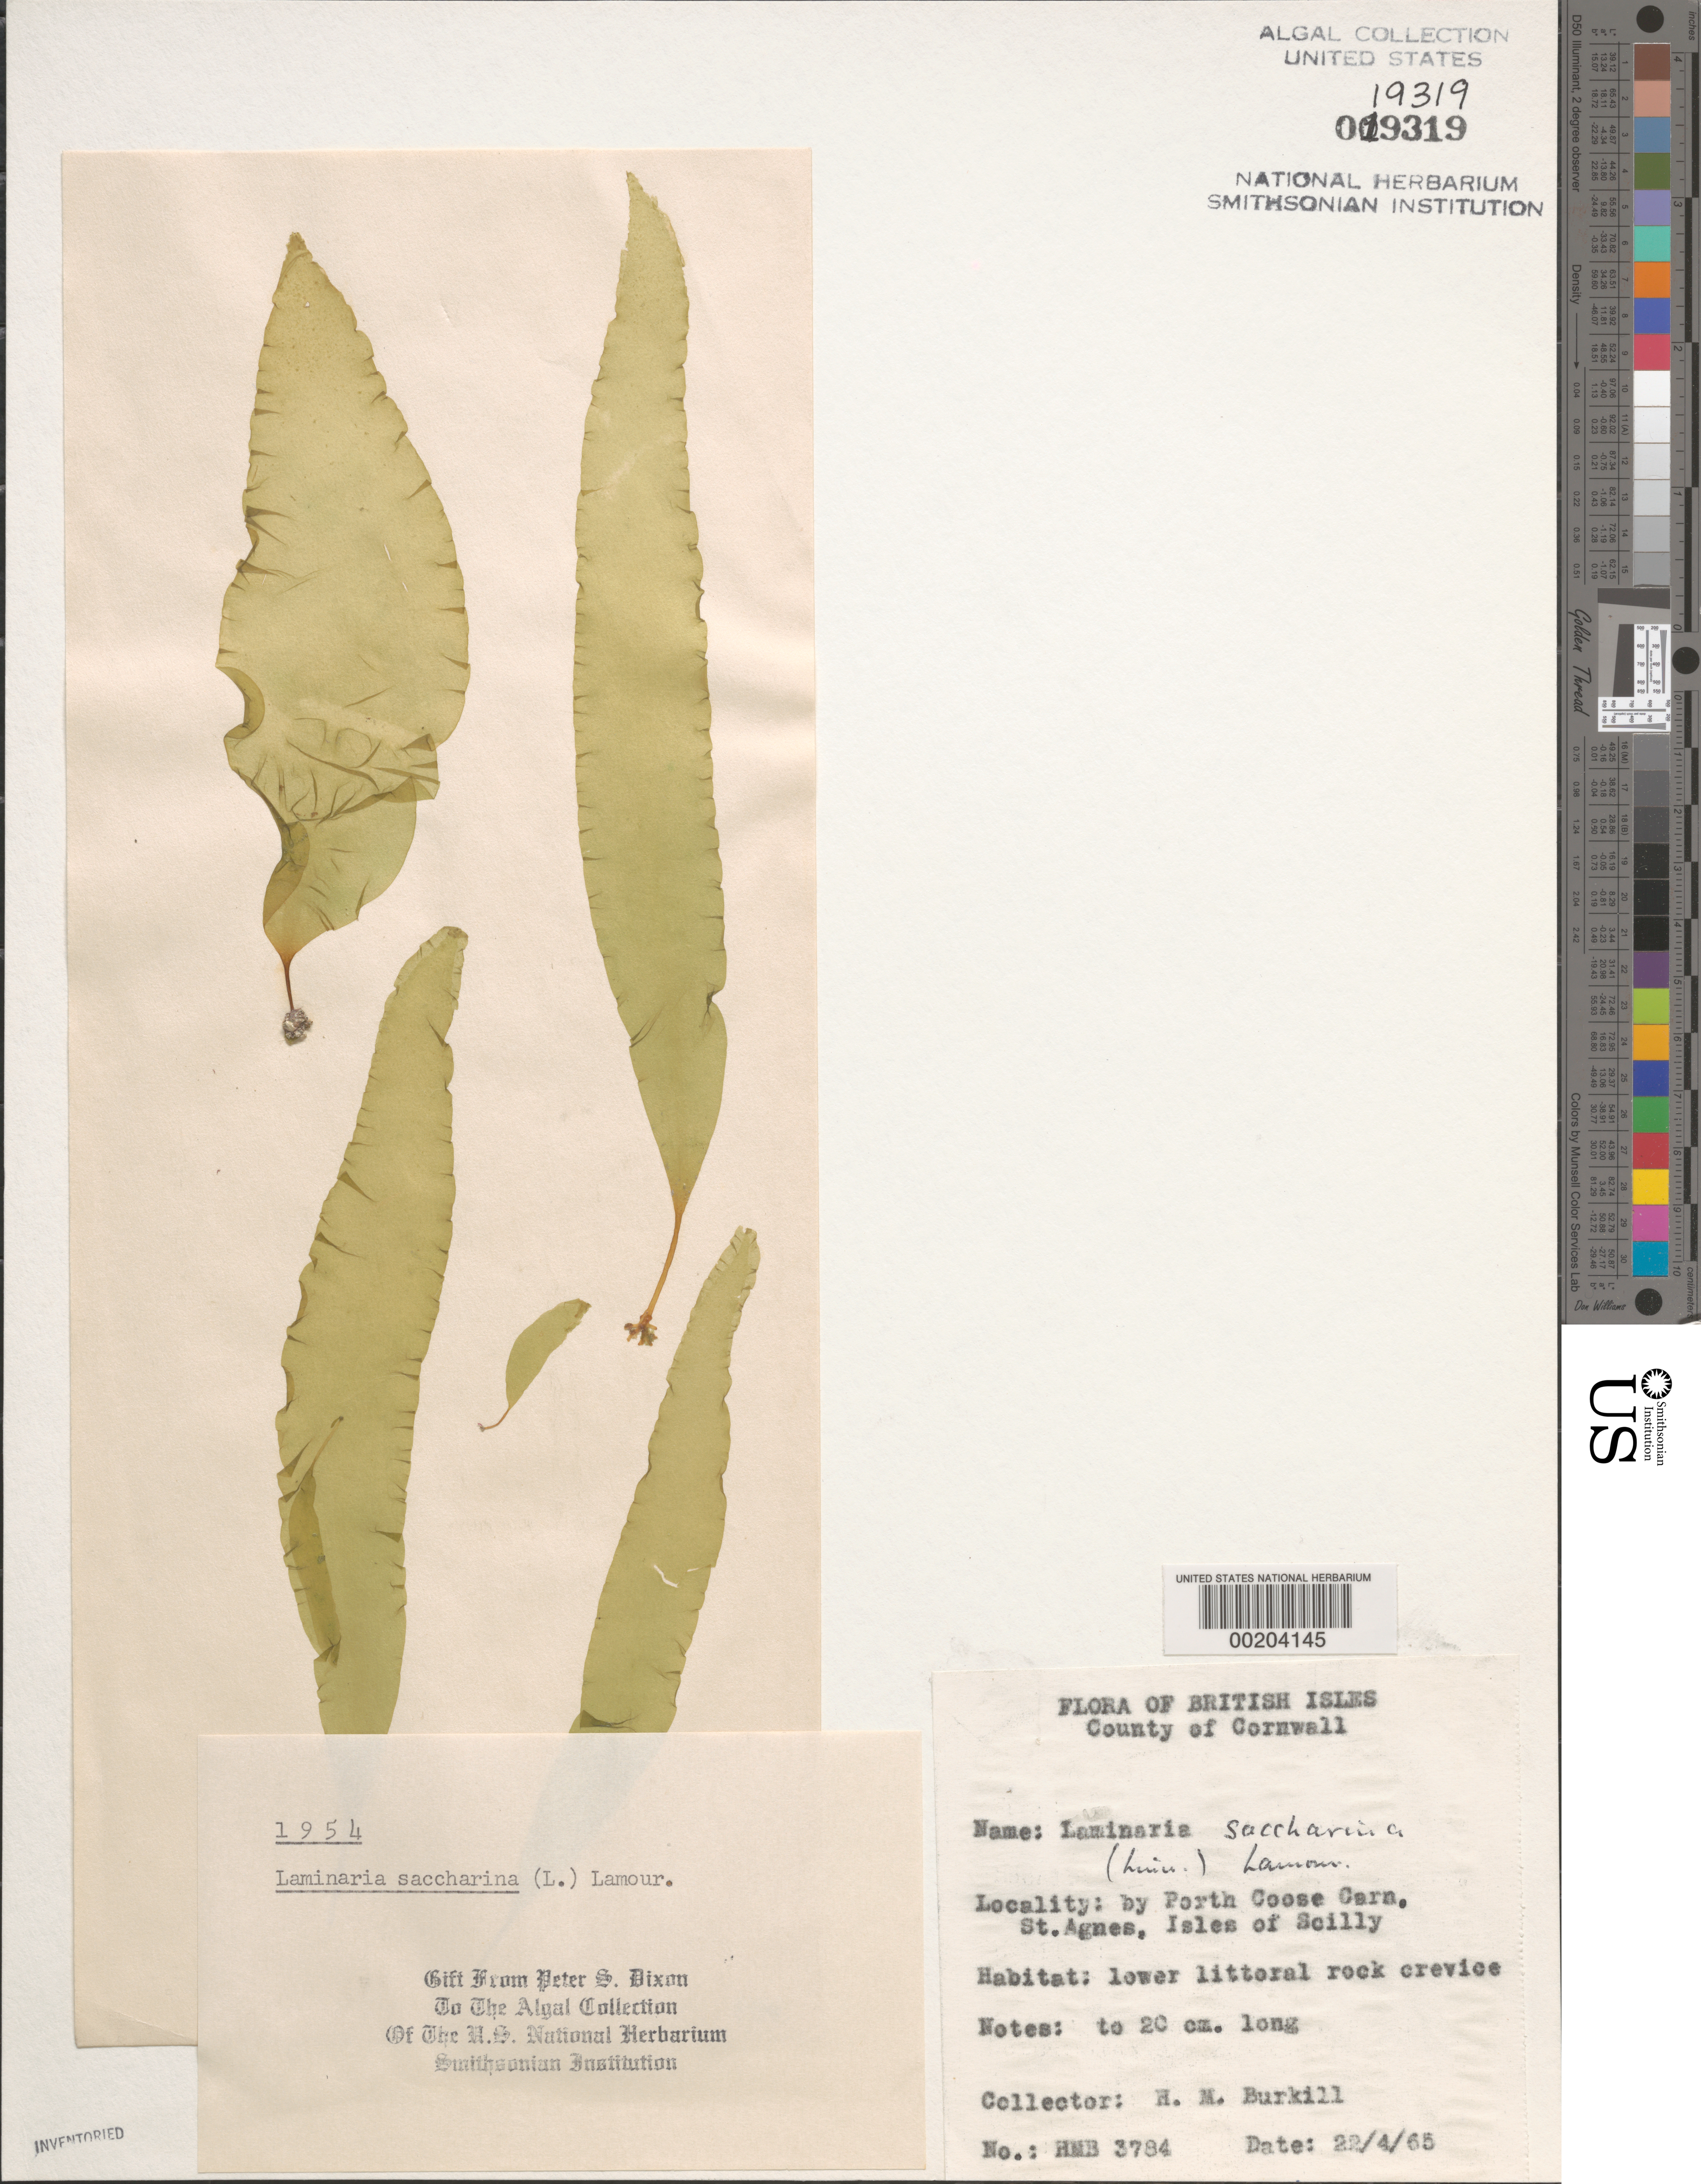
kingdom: Chromista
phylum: Ochrophyta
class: Phaeophyceae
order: Laminariales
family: Laminariaceae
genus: Saccharina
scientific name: Saccharina latissima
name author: C.E. Lane et al.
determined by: Algae name updating Project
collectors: H. M. Burkill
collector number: HMB 3784 & PSD 1954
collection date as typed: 22 Apr 1965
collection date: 1965-04-22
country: United Kingdom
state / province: England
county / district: Council of the Isles of Scilly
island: St. Agnes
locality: Porth Coose Carn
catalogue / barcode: US 19319